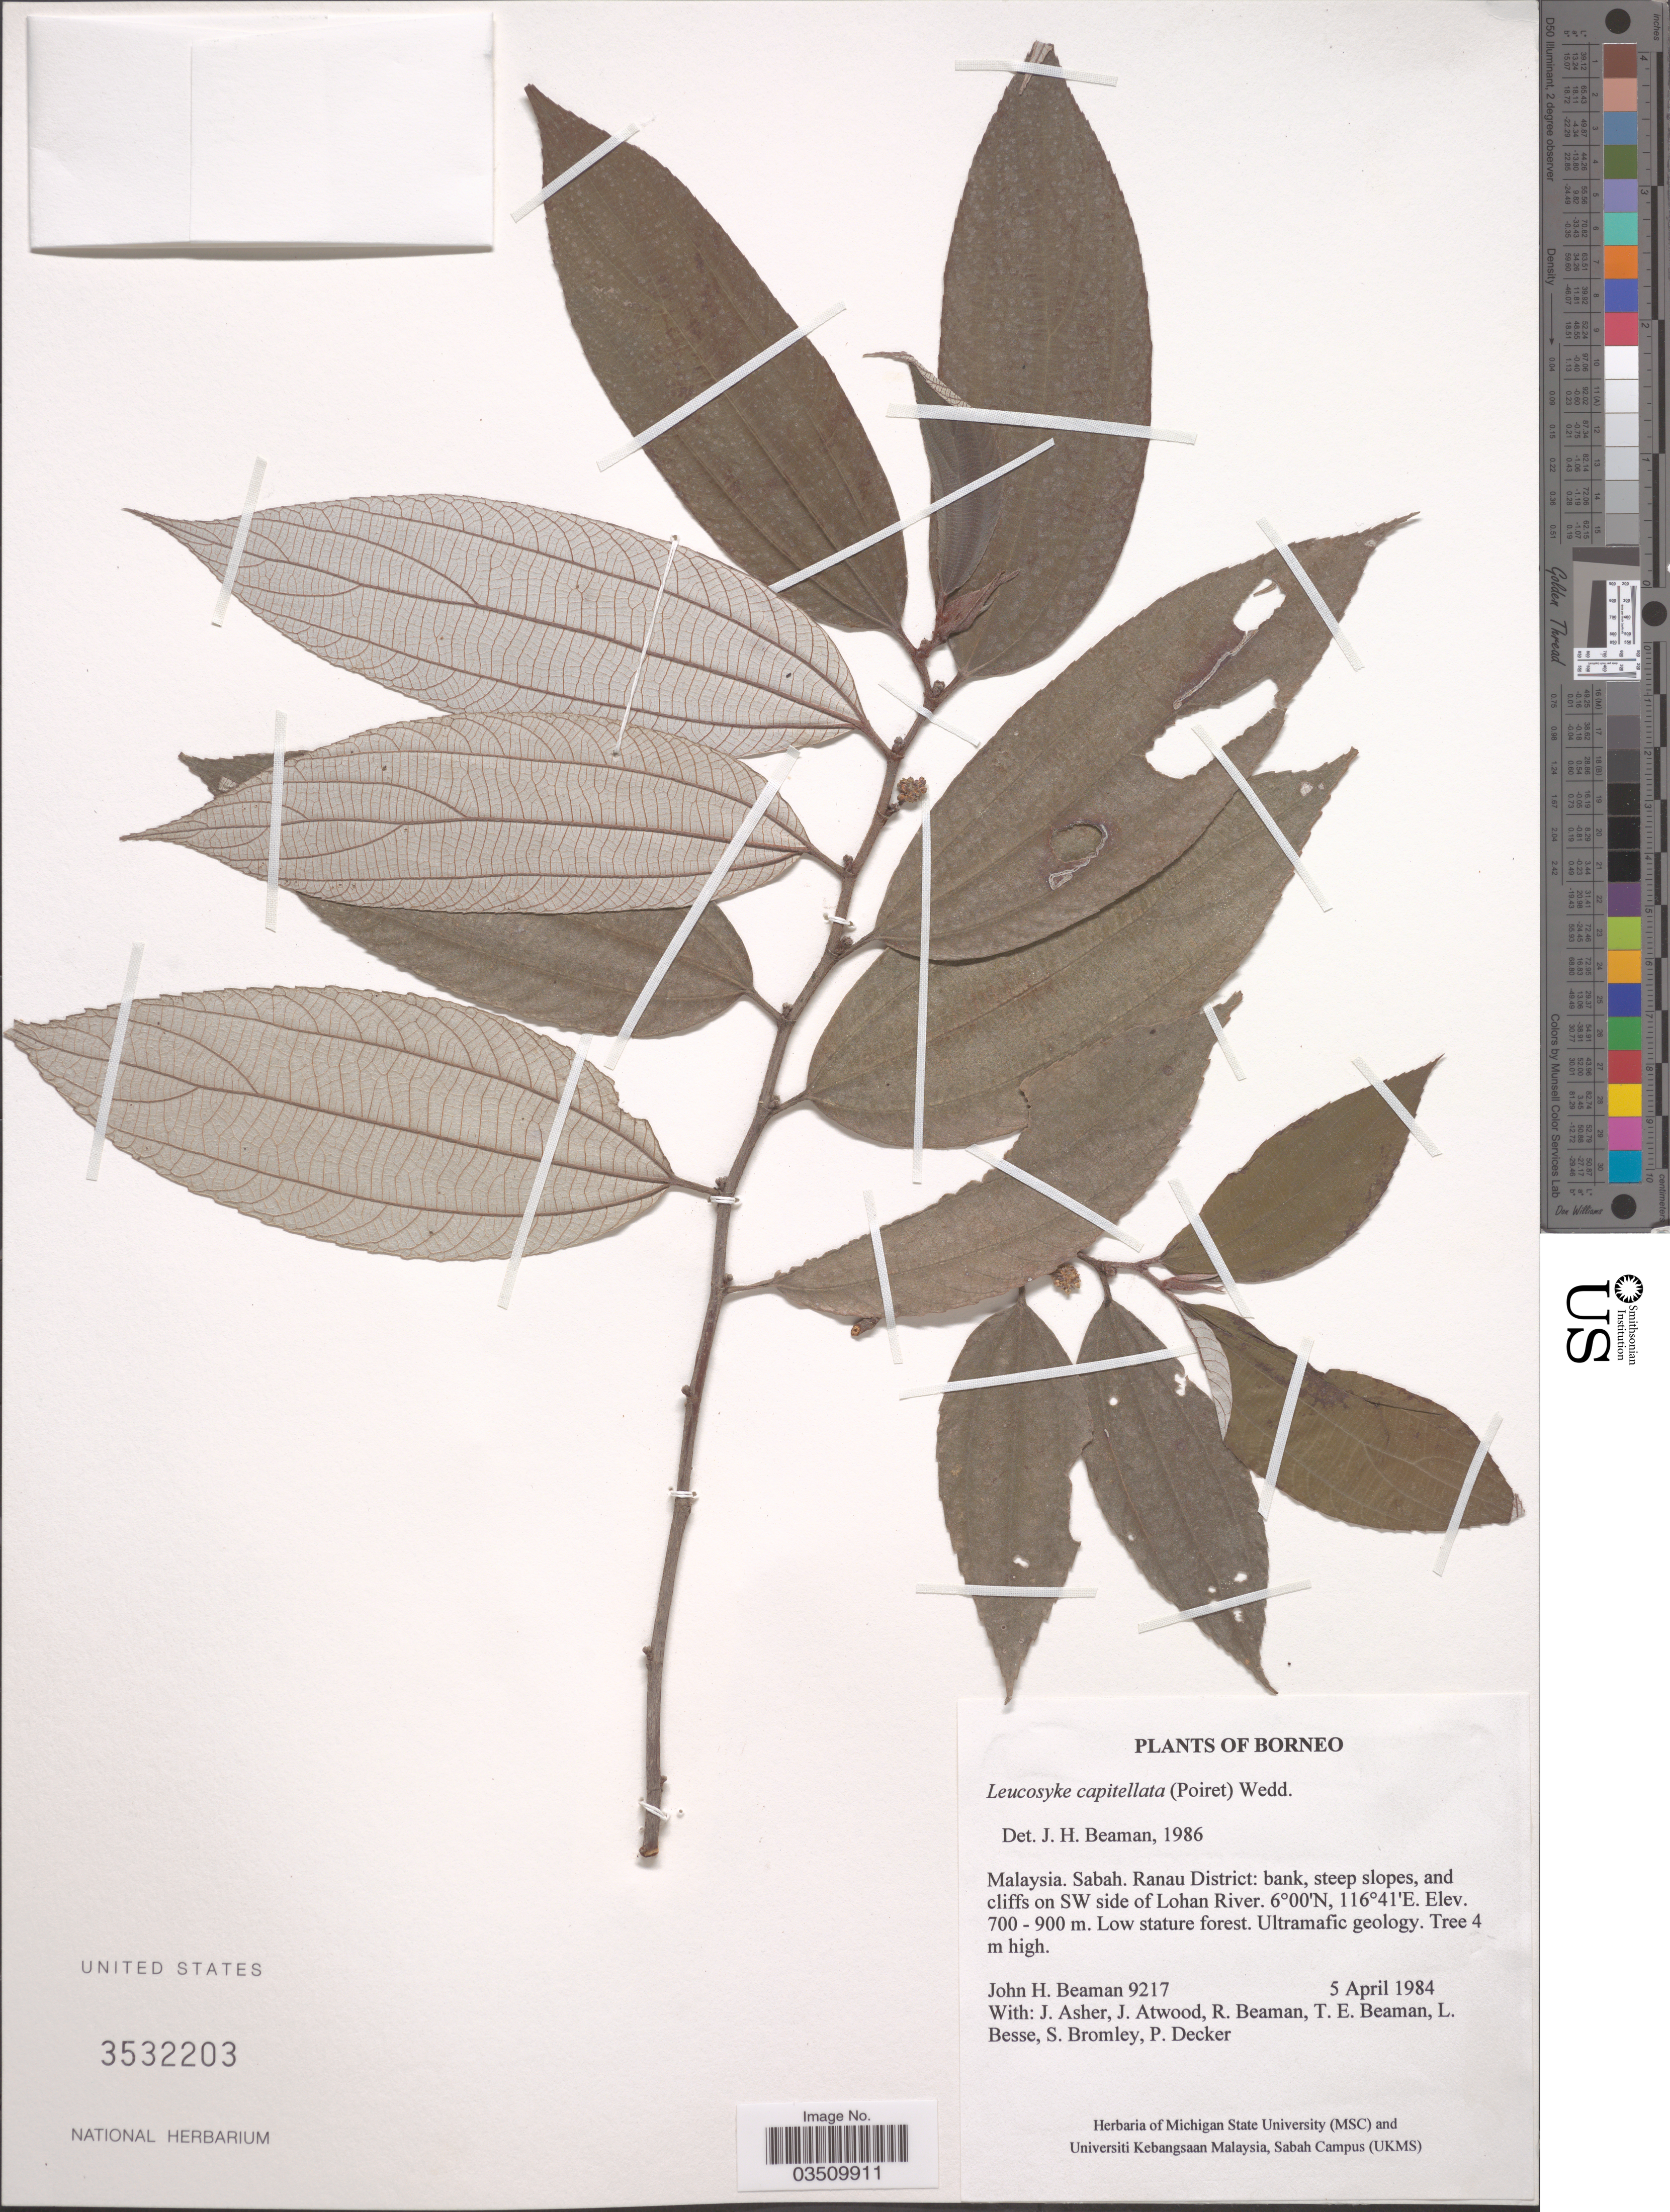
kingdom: Plantae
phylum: Tracheophyta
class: Magnoliopsida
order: Rosales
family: Urticaceae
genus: Leucosyke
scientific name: Leucosyke capitellata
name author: (Poir.) Wedd.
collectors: J. H. Beaman, J. Asher, J. Atwood, R. S. Beaman & et al.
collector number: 9217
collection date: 1984-04-05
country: Malaysia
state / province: Sabah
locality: Borneo. Ranau District: bank, steep slopes, and cliffs on SW side of Lohan River.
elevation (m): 700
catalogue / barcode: US 3532203